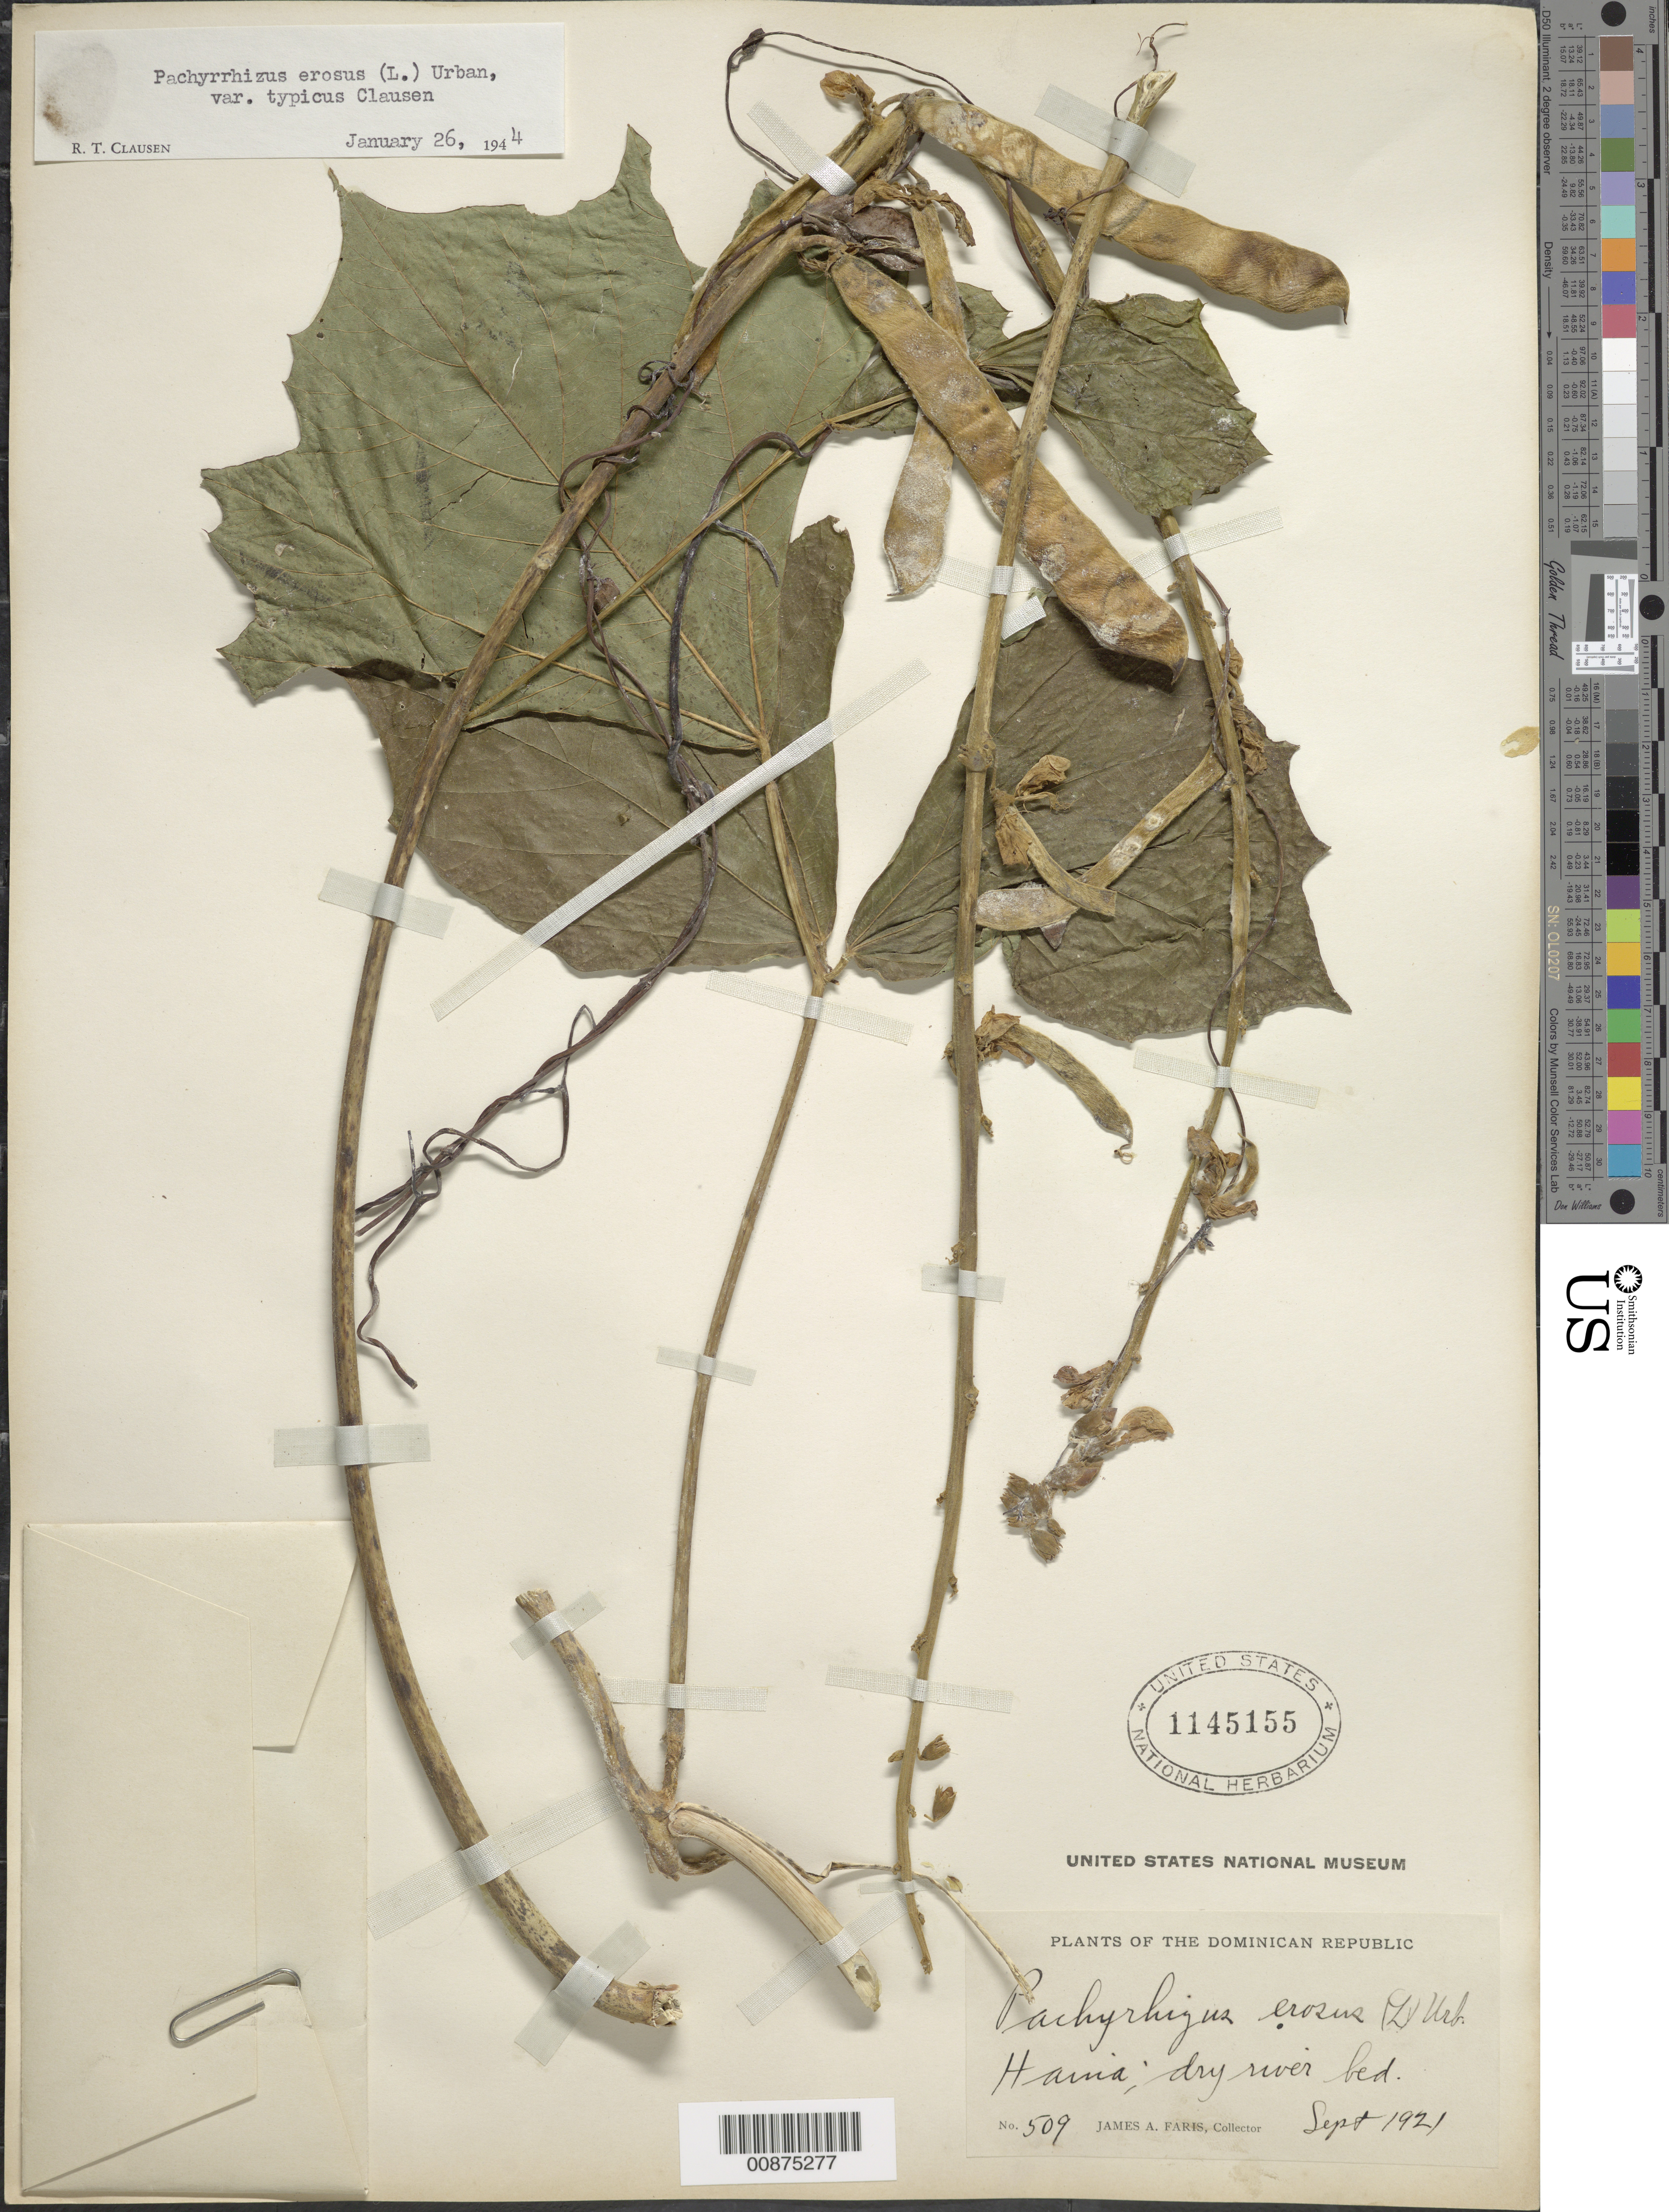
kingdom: Plantae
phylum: Tracheophyta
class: Magnoliopsida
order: Fabales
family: Fabaceae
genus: Pachyrhizus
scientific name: Pachyrhizus erosus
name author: (L.) Urb.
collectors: J. Faris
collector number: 509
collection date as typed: Sep 1921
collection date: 1921-09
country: Dominican Republic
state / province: San Cristóbal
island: Hispaniola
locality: Haina.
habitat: Dry river bed.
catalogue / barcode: US 1145155